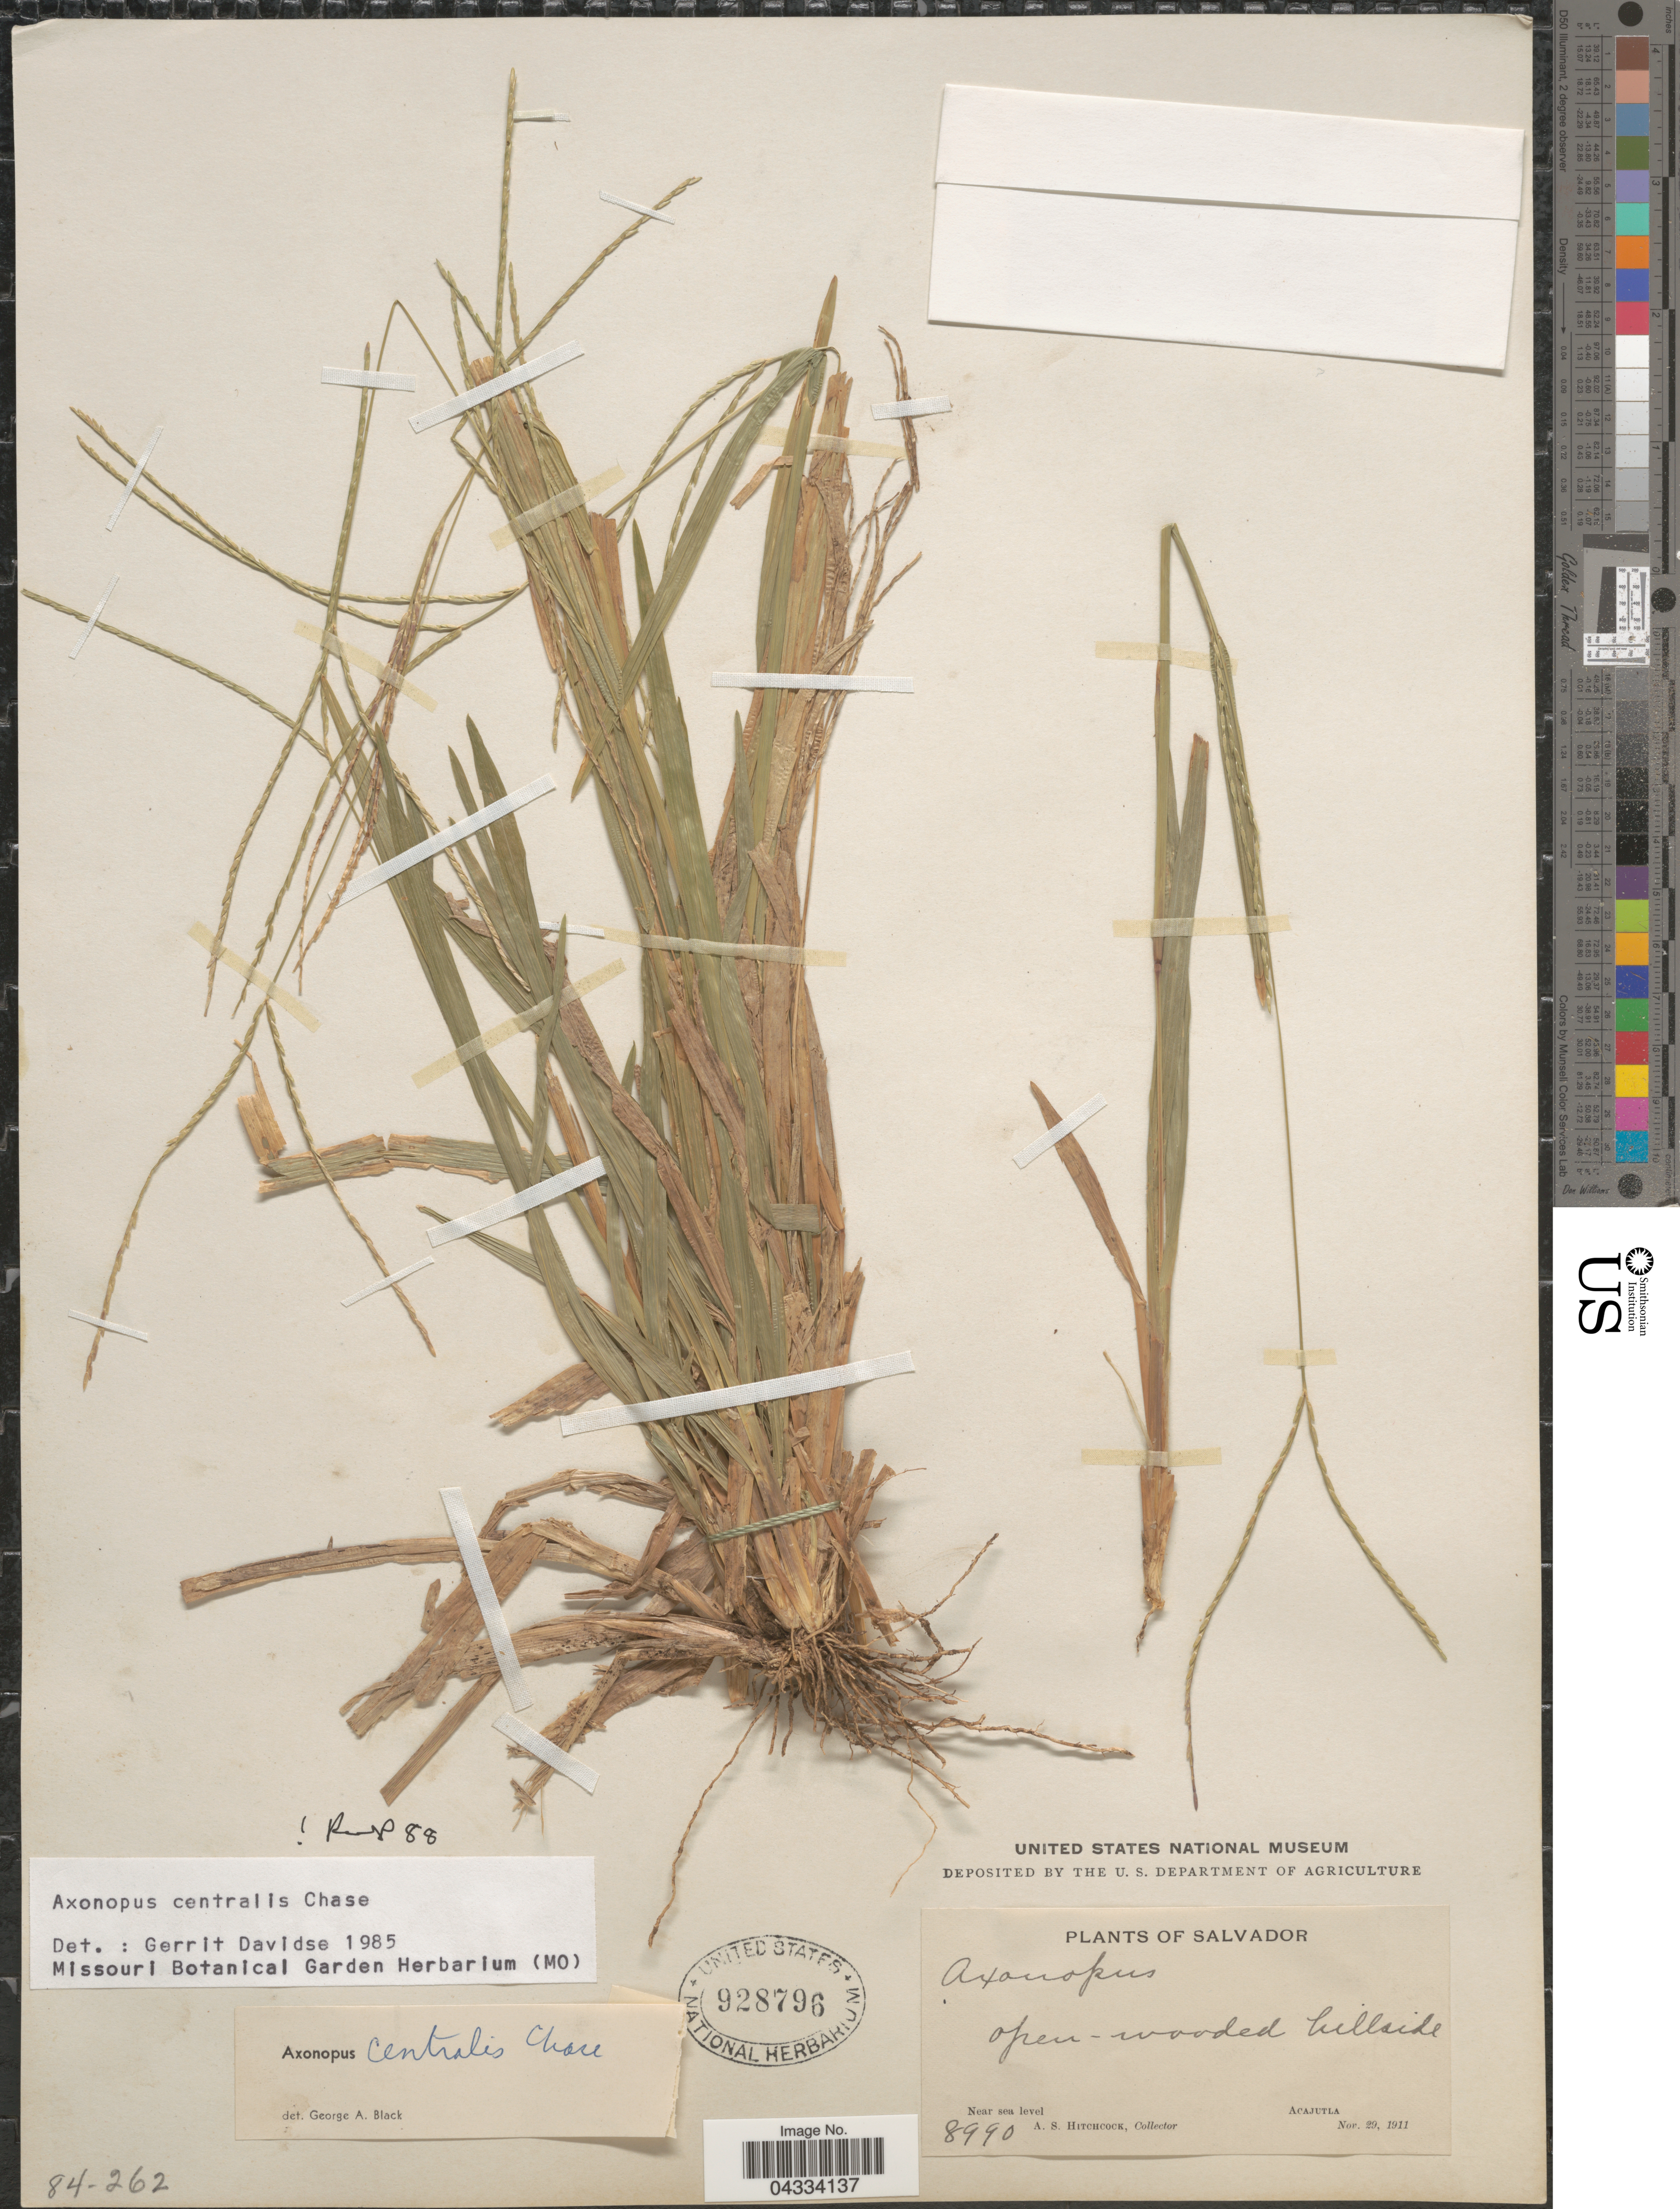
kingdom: Plantae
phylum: Tracheophyta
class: Liliopsida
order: Poales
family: Poaceae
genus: Axonopus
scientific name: Axonopus centralis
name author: Chase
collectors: A. S. Hitchcock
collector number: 8990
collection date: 1911-11-29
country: El Salvador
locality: Open-wooded hillside. Acajutla.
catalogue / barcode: US 928796